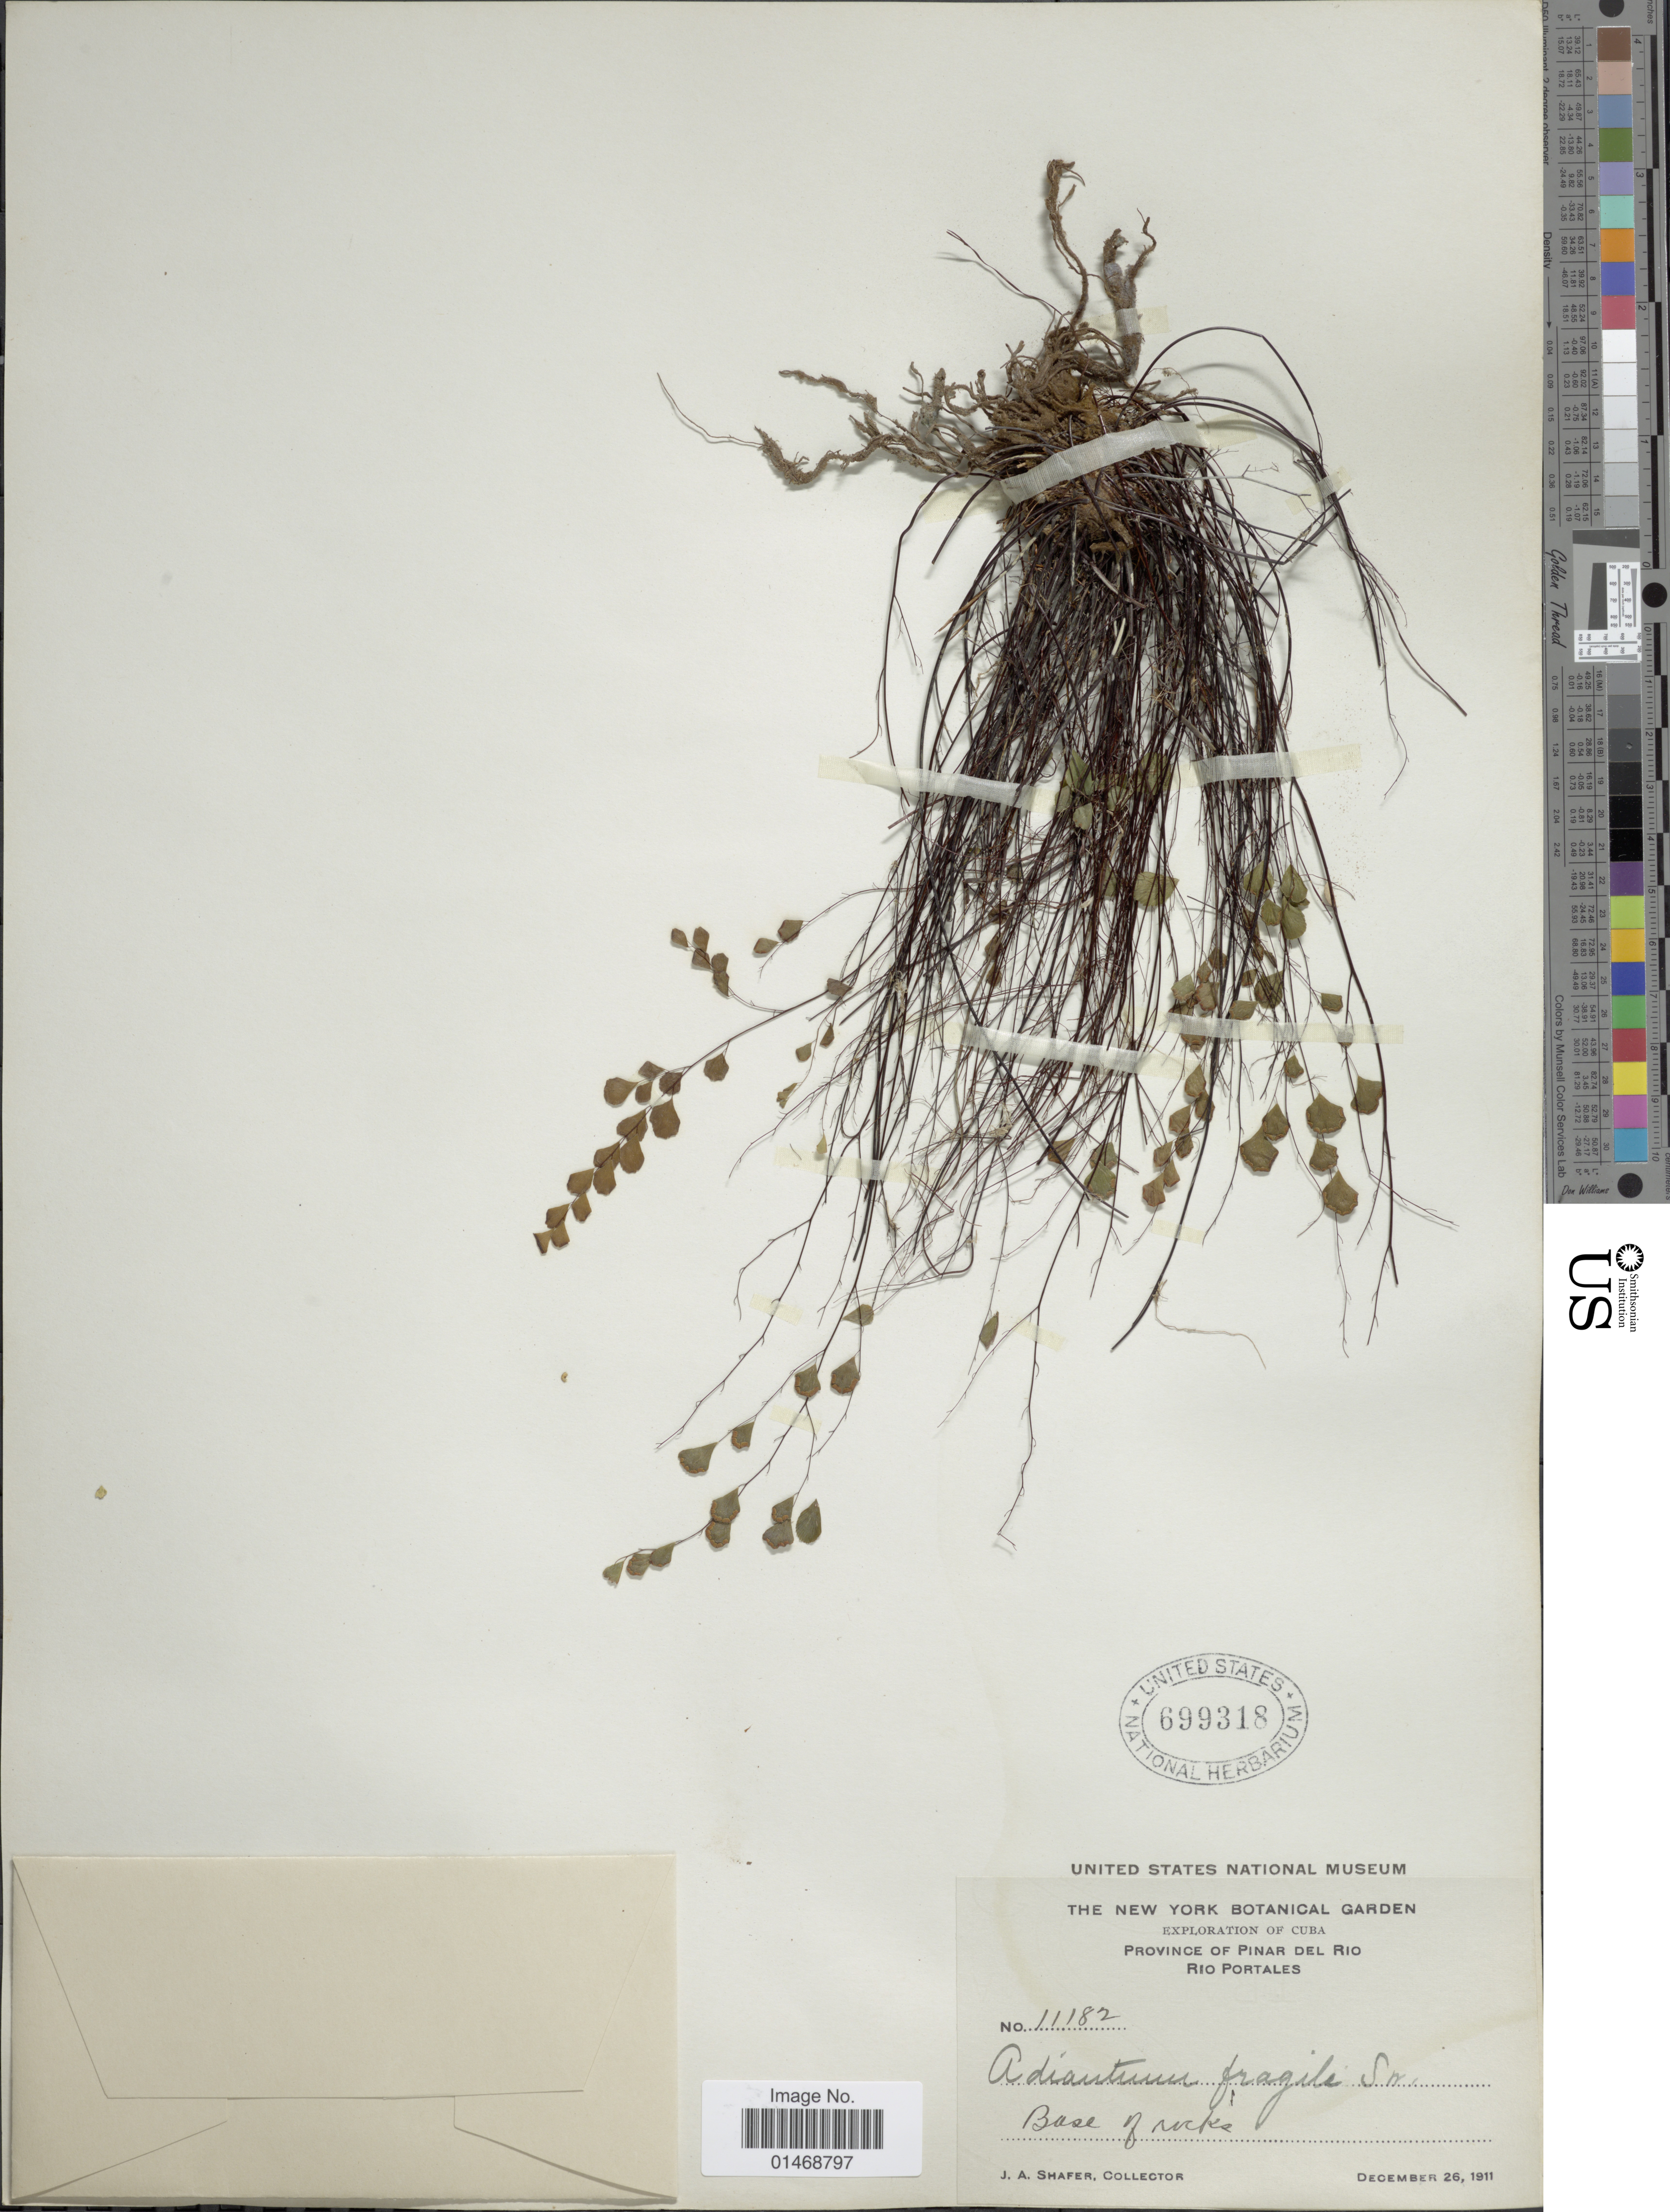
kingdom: Plantae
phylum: Tracheophyta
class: Polypodiopsida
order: Polypodiales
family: Pteridaceae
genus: Adiantum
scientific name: Adiantum fragile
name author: Sw.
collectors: J. A. Shafer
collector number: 11182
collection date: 1911-12-26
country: Cuba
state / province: Pinar del Río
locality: Rio Portales, Base of rocks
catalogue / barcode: US 699318